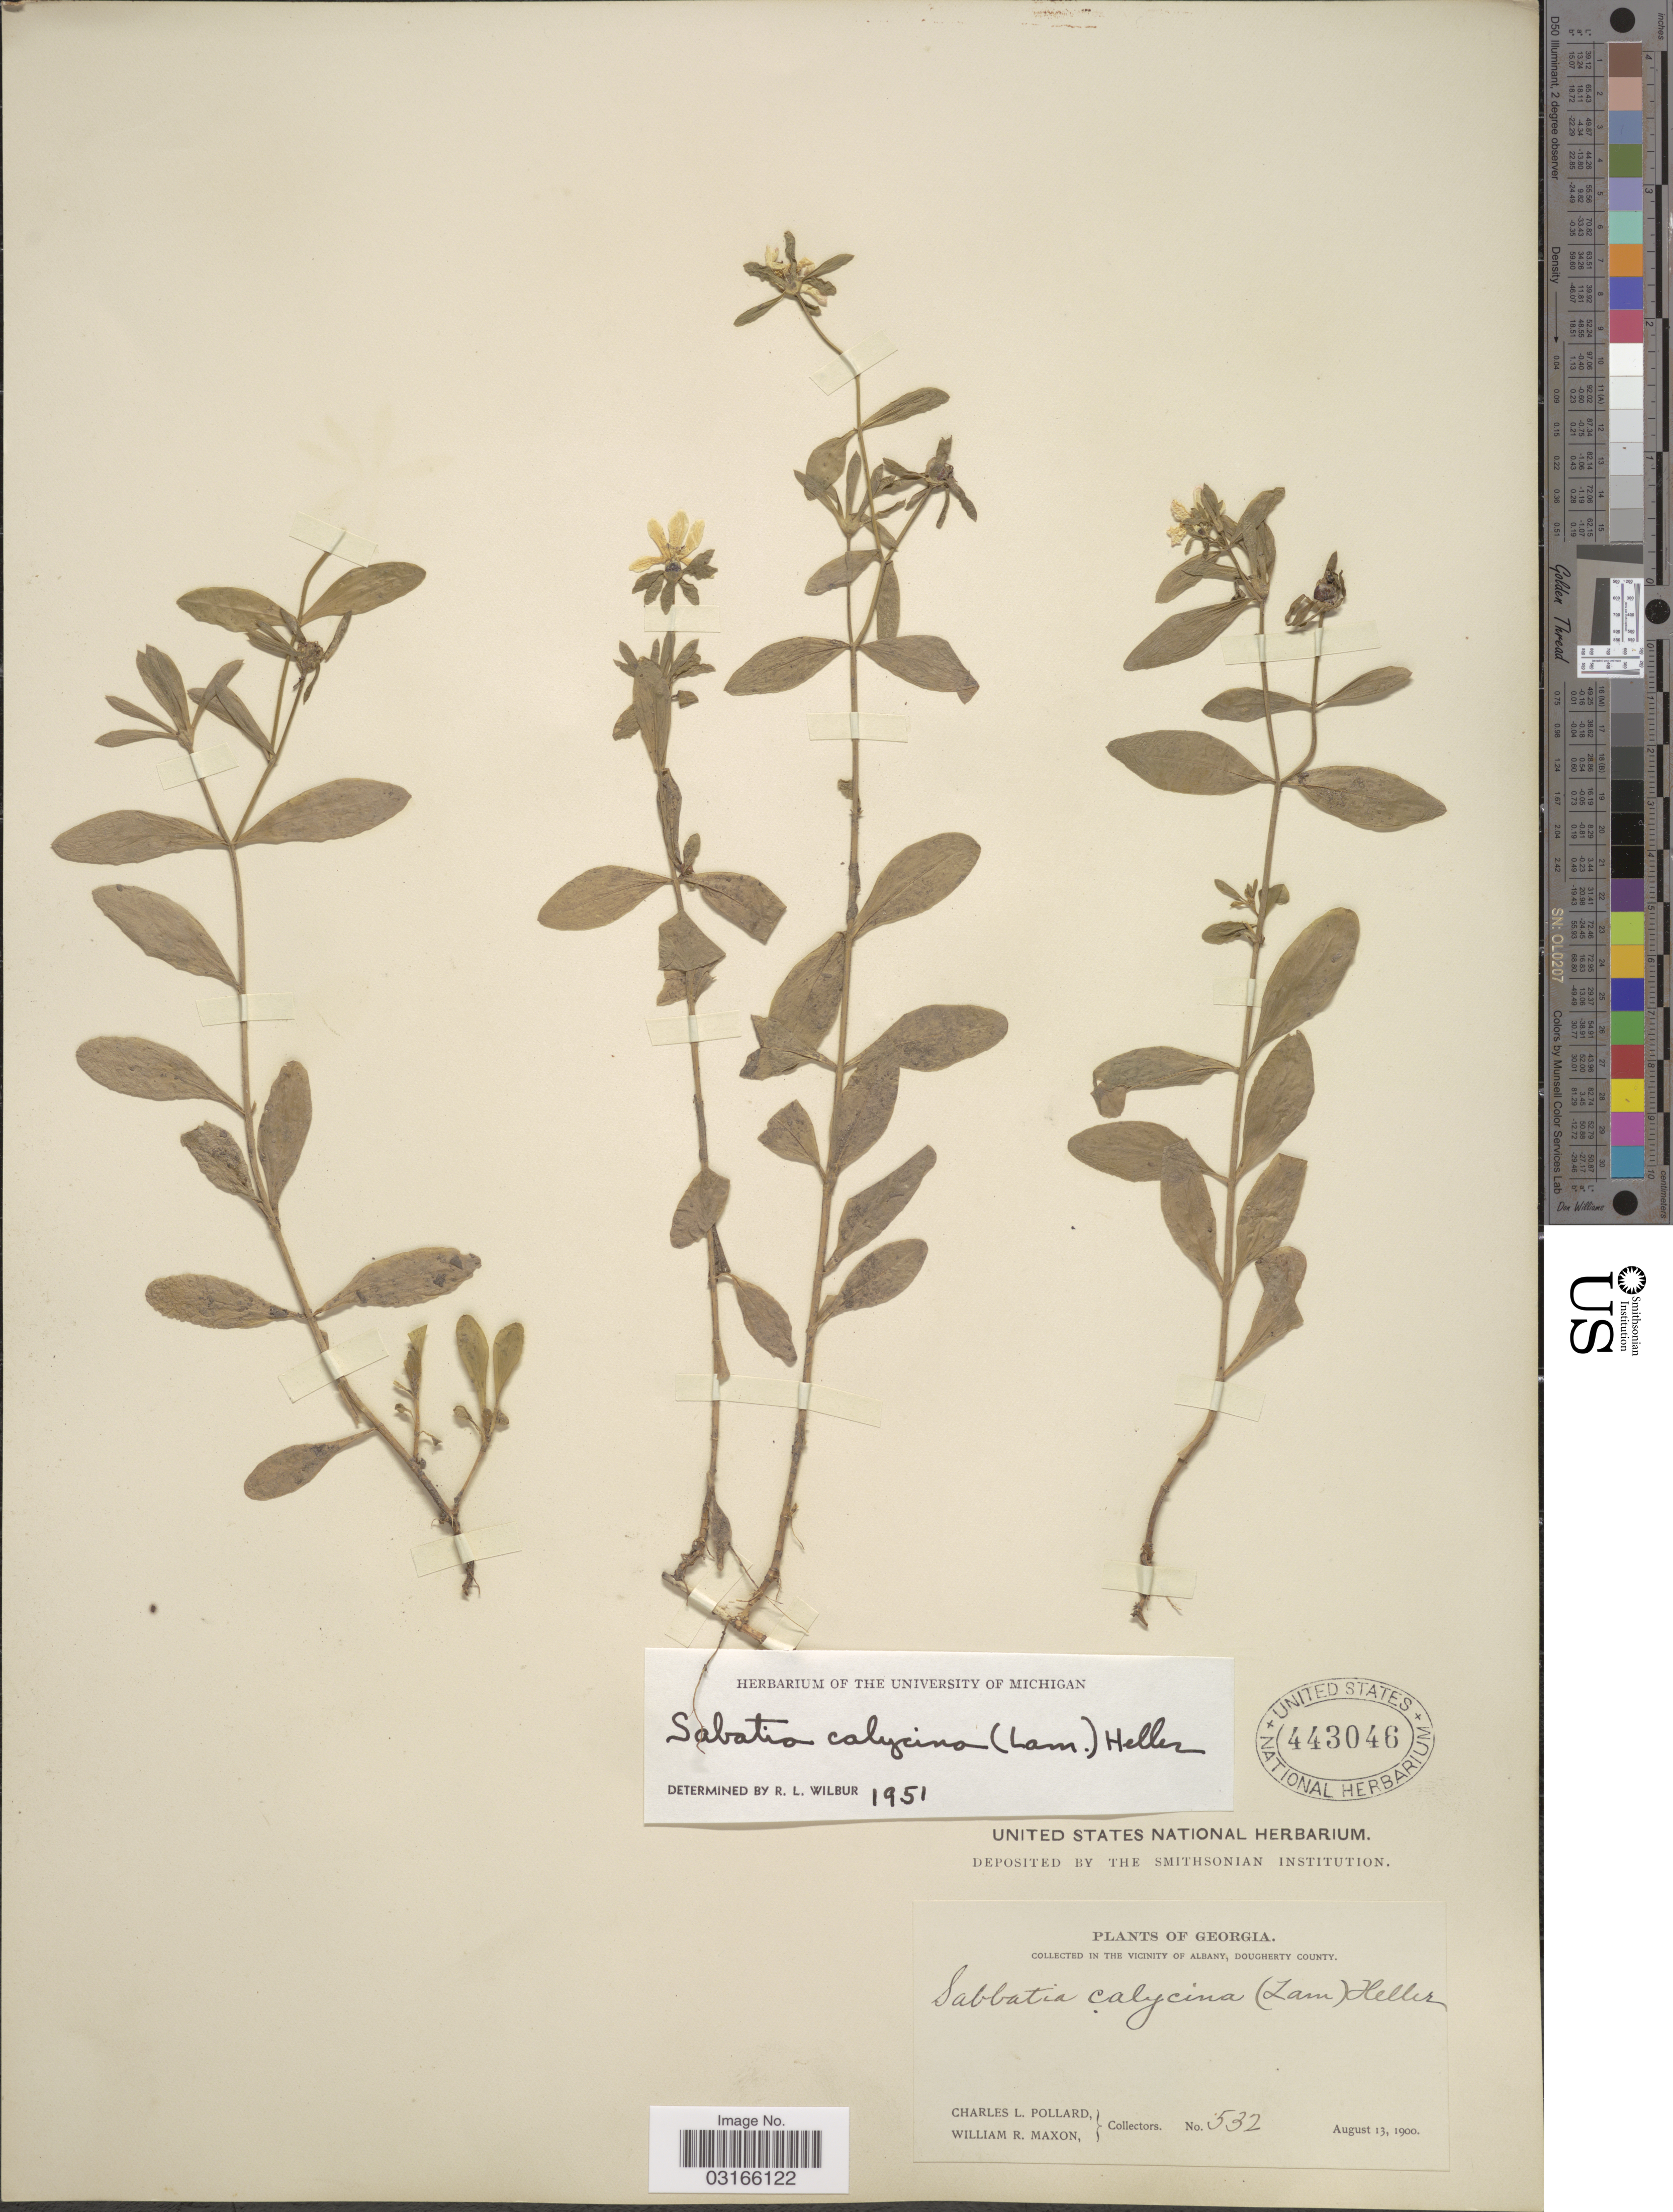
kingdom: Plantae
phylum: Tracheophyta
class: Magnoliopsida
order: Gentianales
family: Gentianaceae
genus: Sabatia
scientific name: Sabatia calycina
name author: (Lam.) A. Heller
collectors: C. L. Pollard & W. R. Maxon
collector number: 532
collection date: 1900-08-13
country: United States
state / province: Georgia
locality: In the vicinity of Albany, Dougherty County.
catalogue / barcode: US 443046